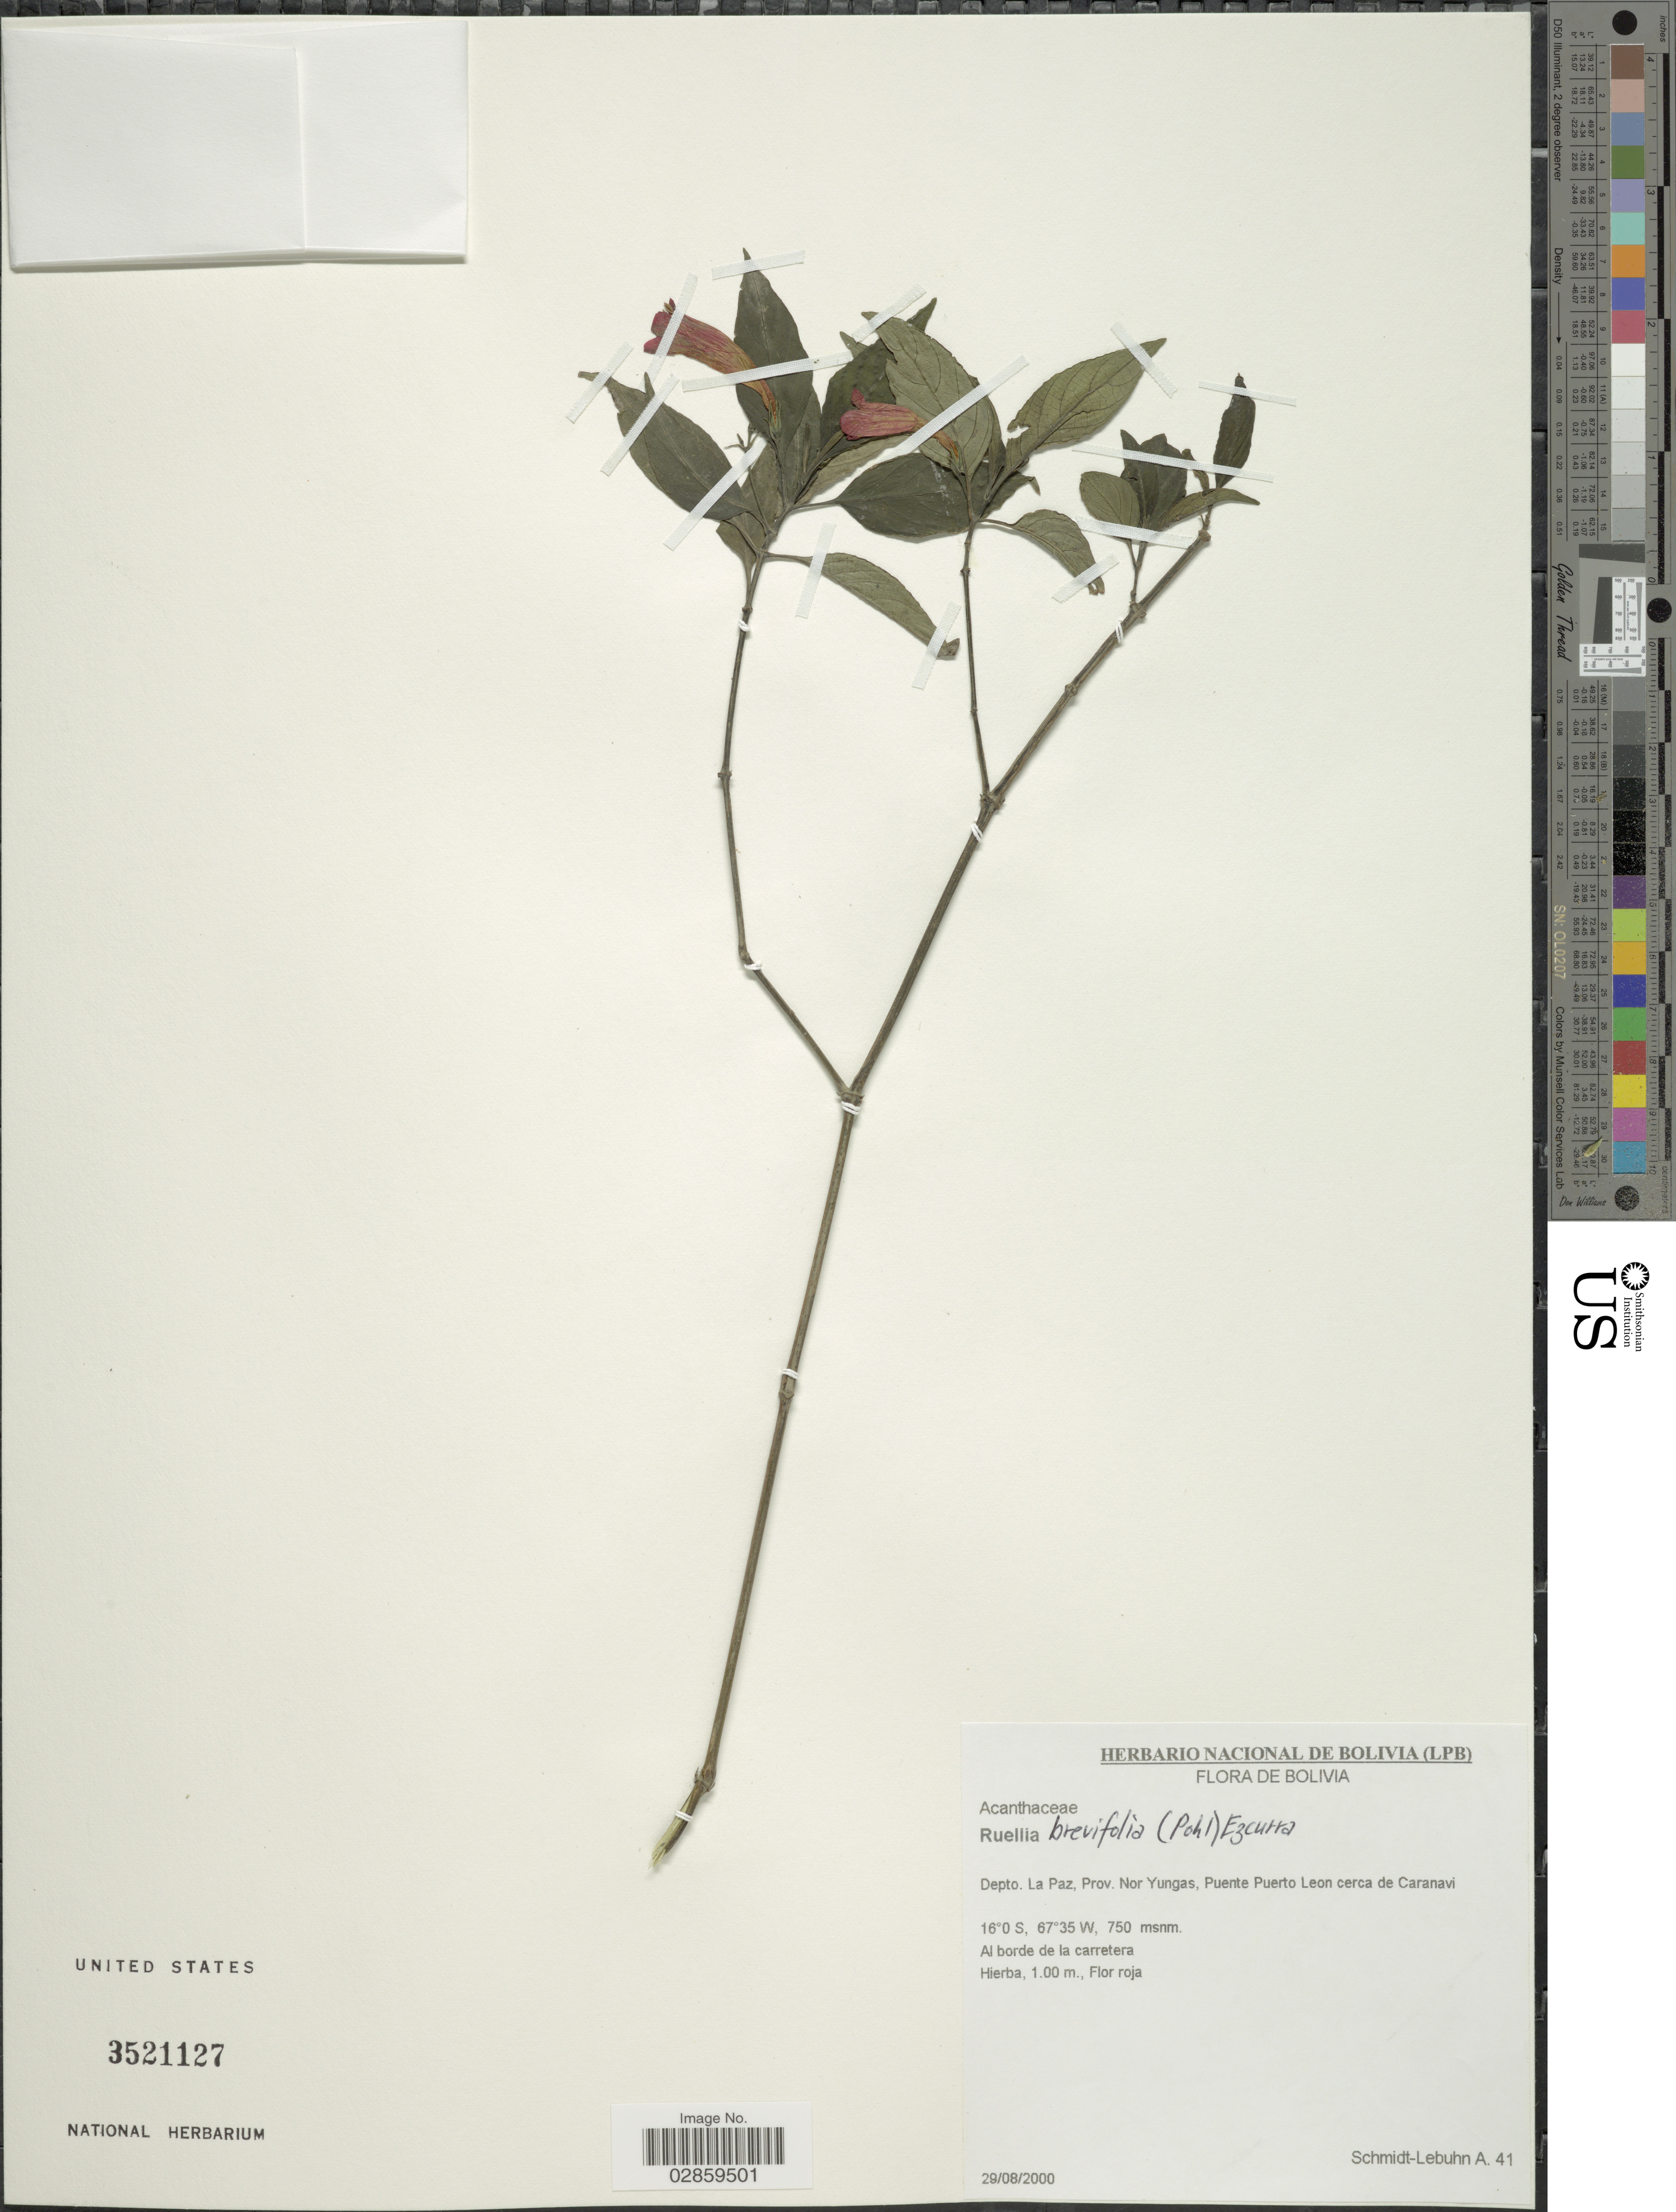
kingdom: Plantae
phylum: Tracheophyta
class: Magnoliopsida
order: Lamiales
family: Acanthaceae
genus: Ruellia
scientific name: Ruellia brevifolia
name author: (Pohl) C. Ezcurra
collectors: A. Schmidt-Lebuhn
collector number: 41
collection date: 2000-08-29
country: Bolivia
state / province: La Paz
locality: Prov. Nor Yungas, Puente Puerto Leon Ceara de Caranavi.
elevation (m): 750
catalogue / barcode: US 3521127